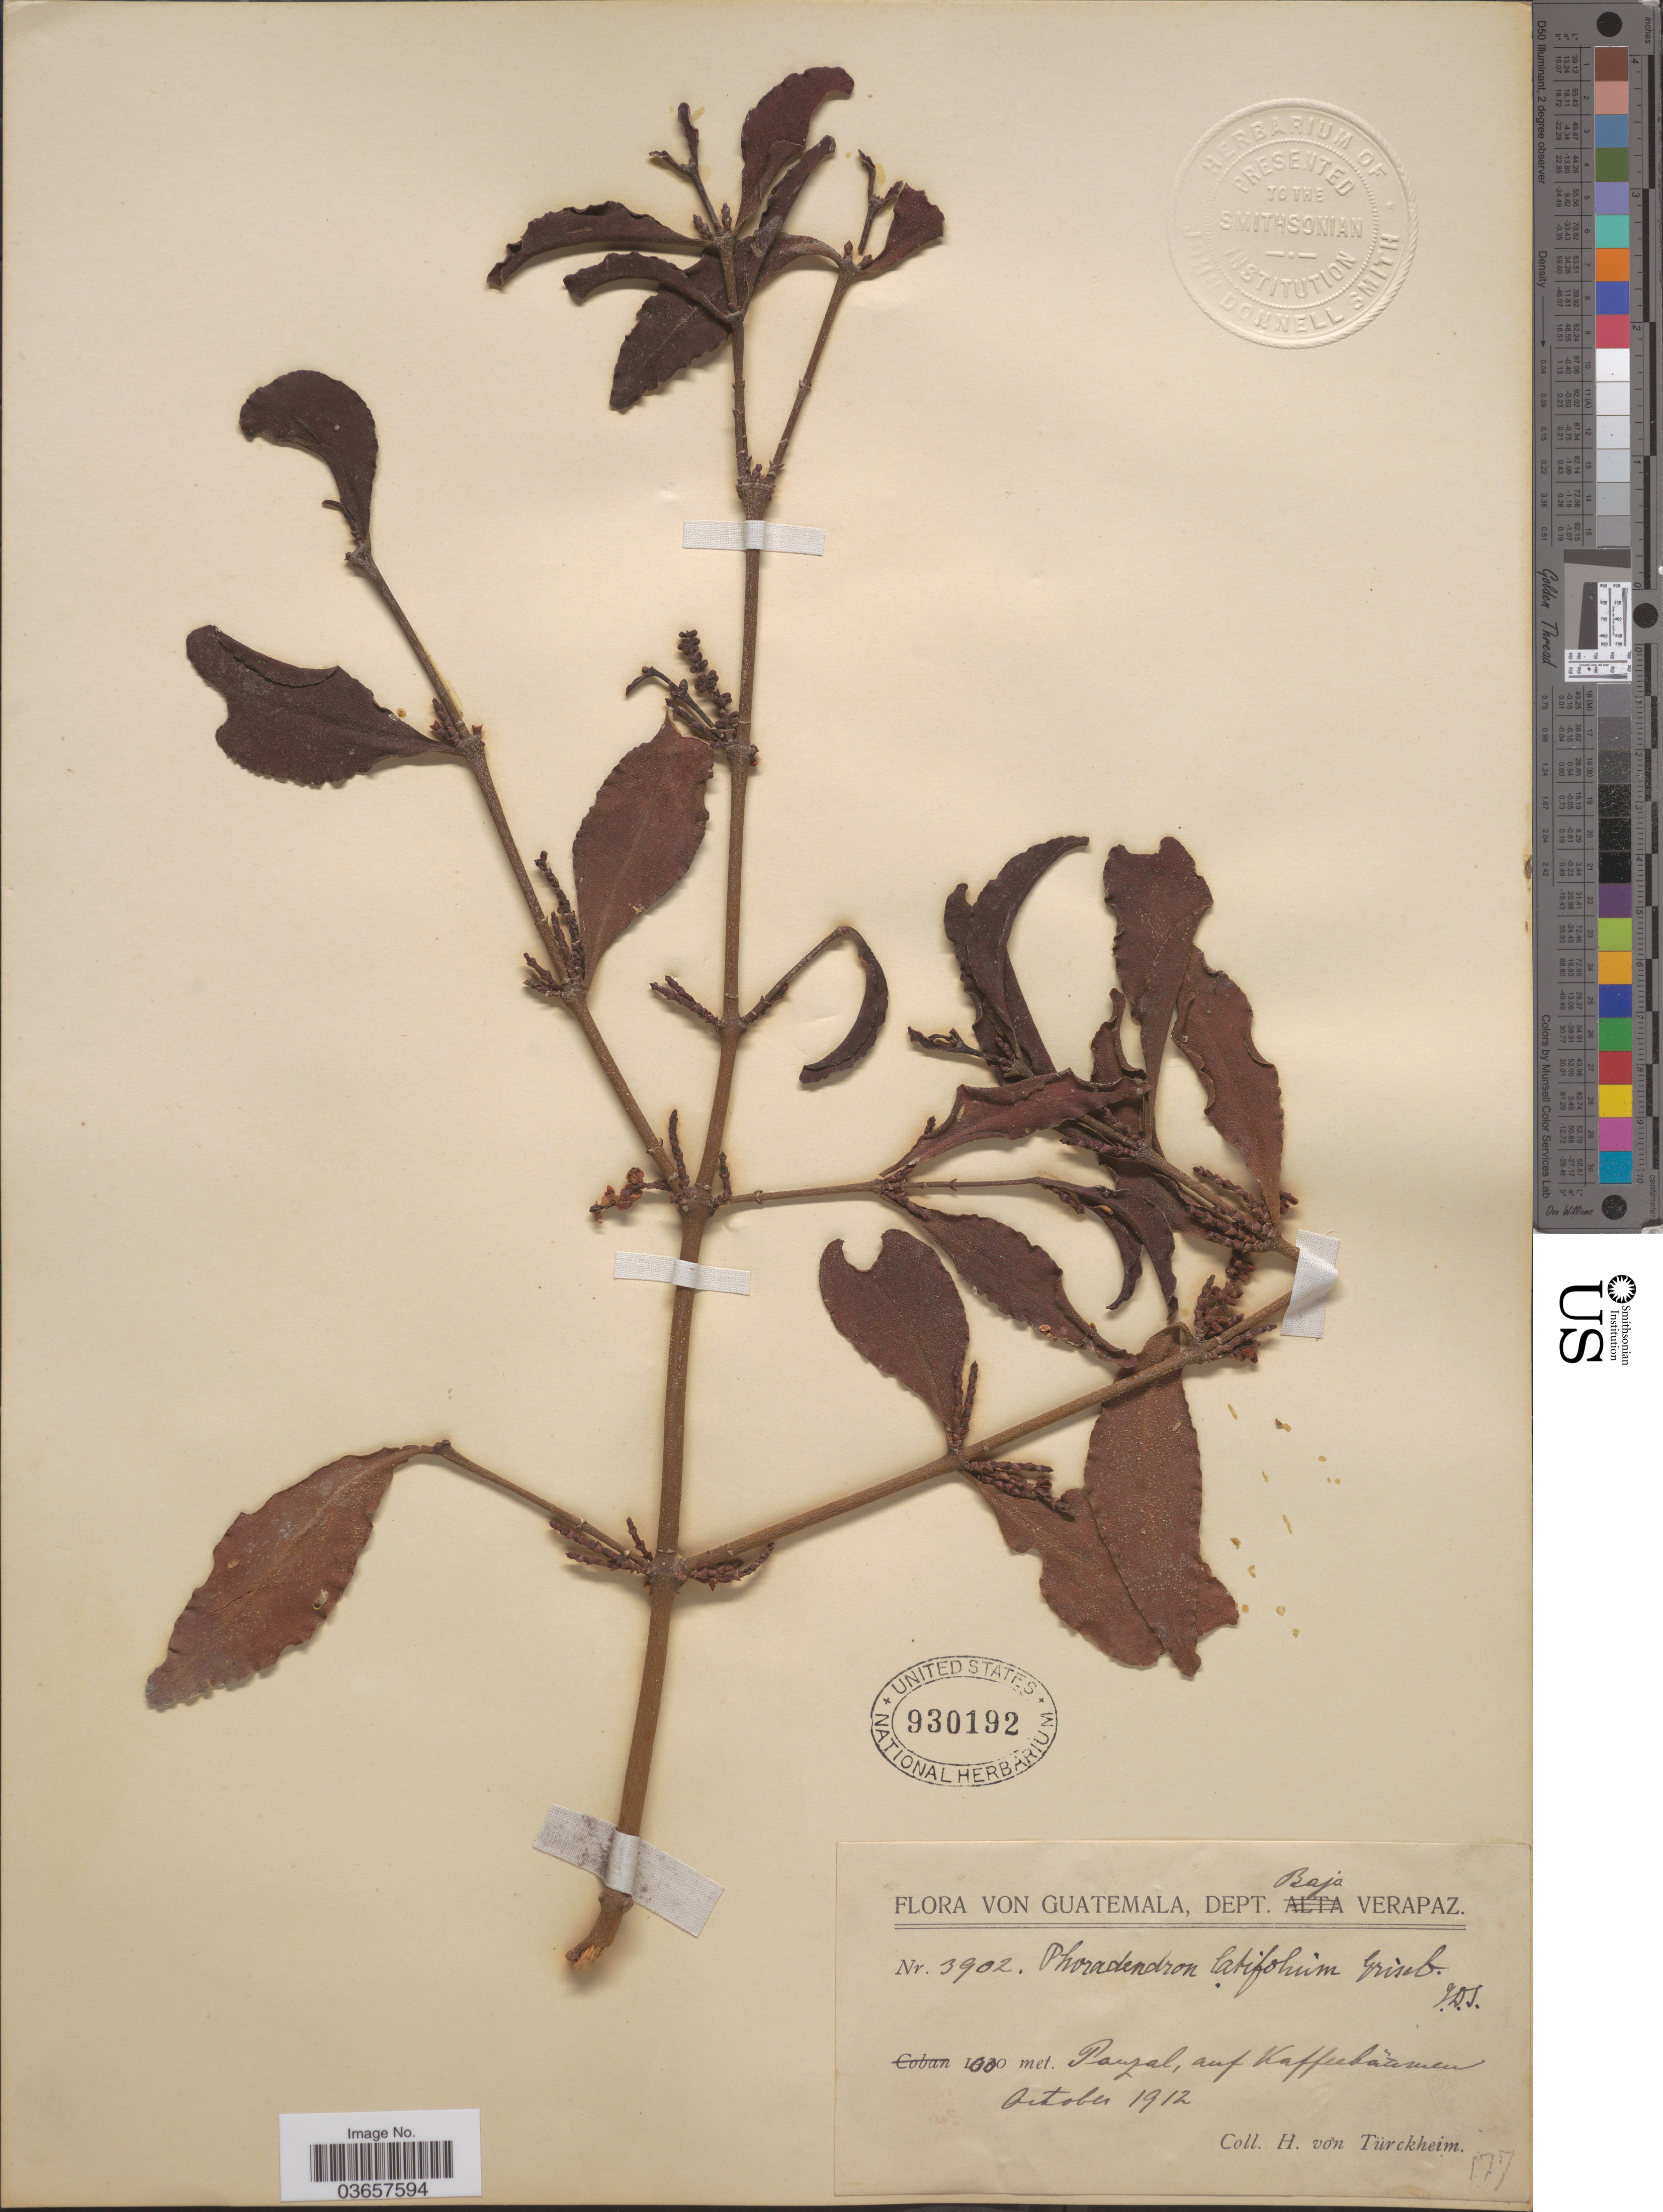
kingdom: Plantae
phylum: Tracheophyta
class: Magnoliopsida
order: Santalales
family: Viscaceae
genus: Phoradendron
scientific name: Phoradendron piperoides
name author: (Kunth) Trel.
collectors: H. von Türckheim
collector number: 3902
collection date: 1912-10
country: Guatemala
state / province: Baja Verapaz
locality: Dept. Baja Verapaz. Pauzal, auf Kaffeebaümen.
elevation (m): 1000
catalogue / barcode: US 930192